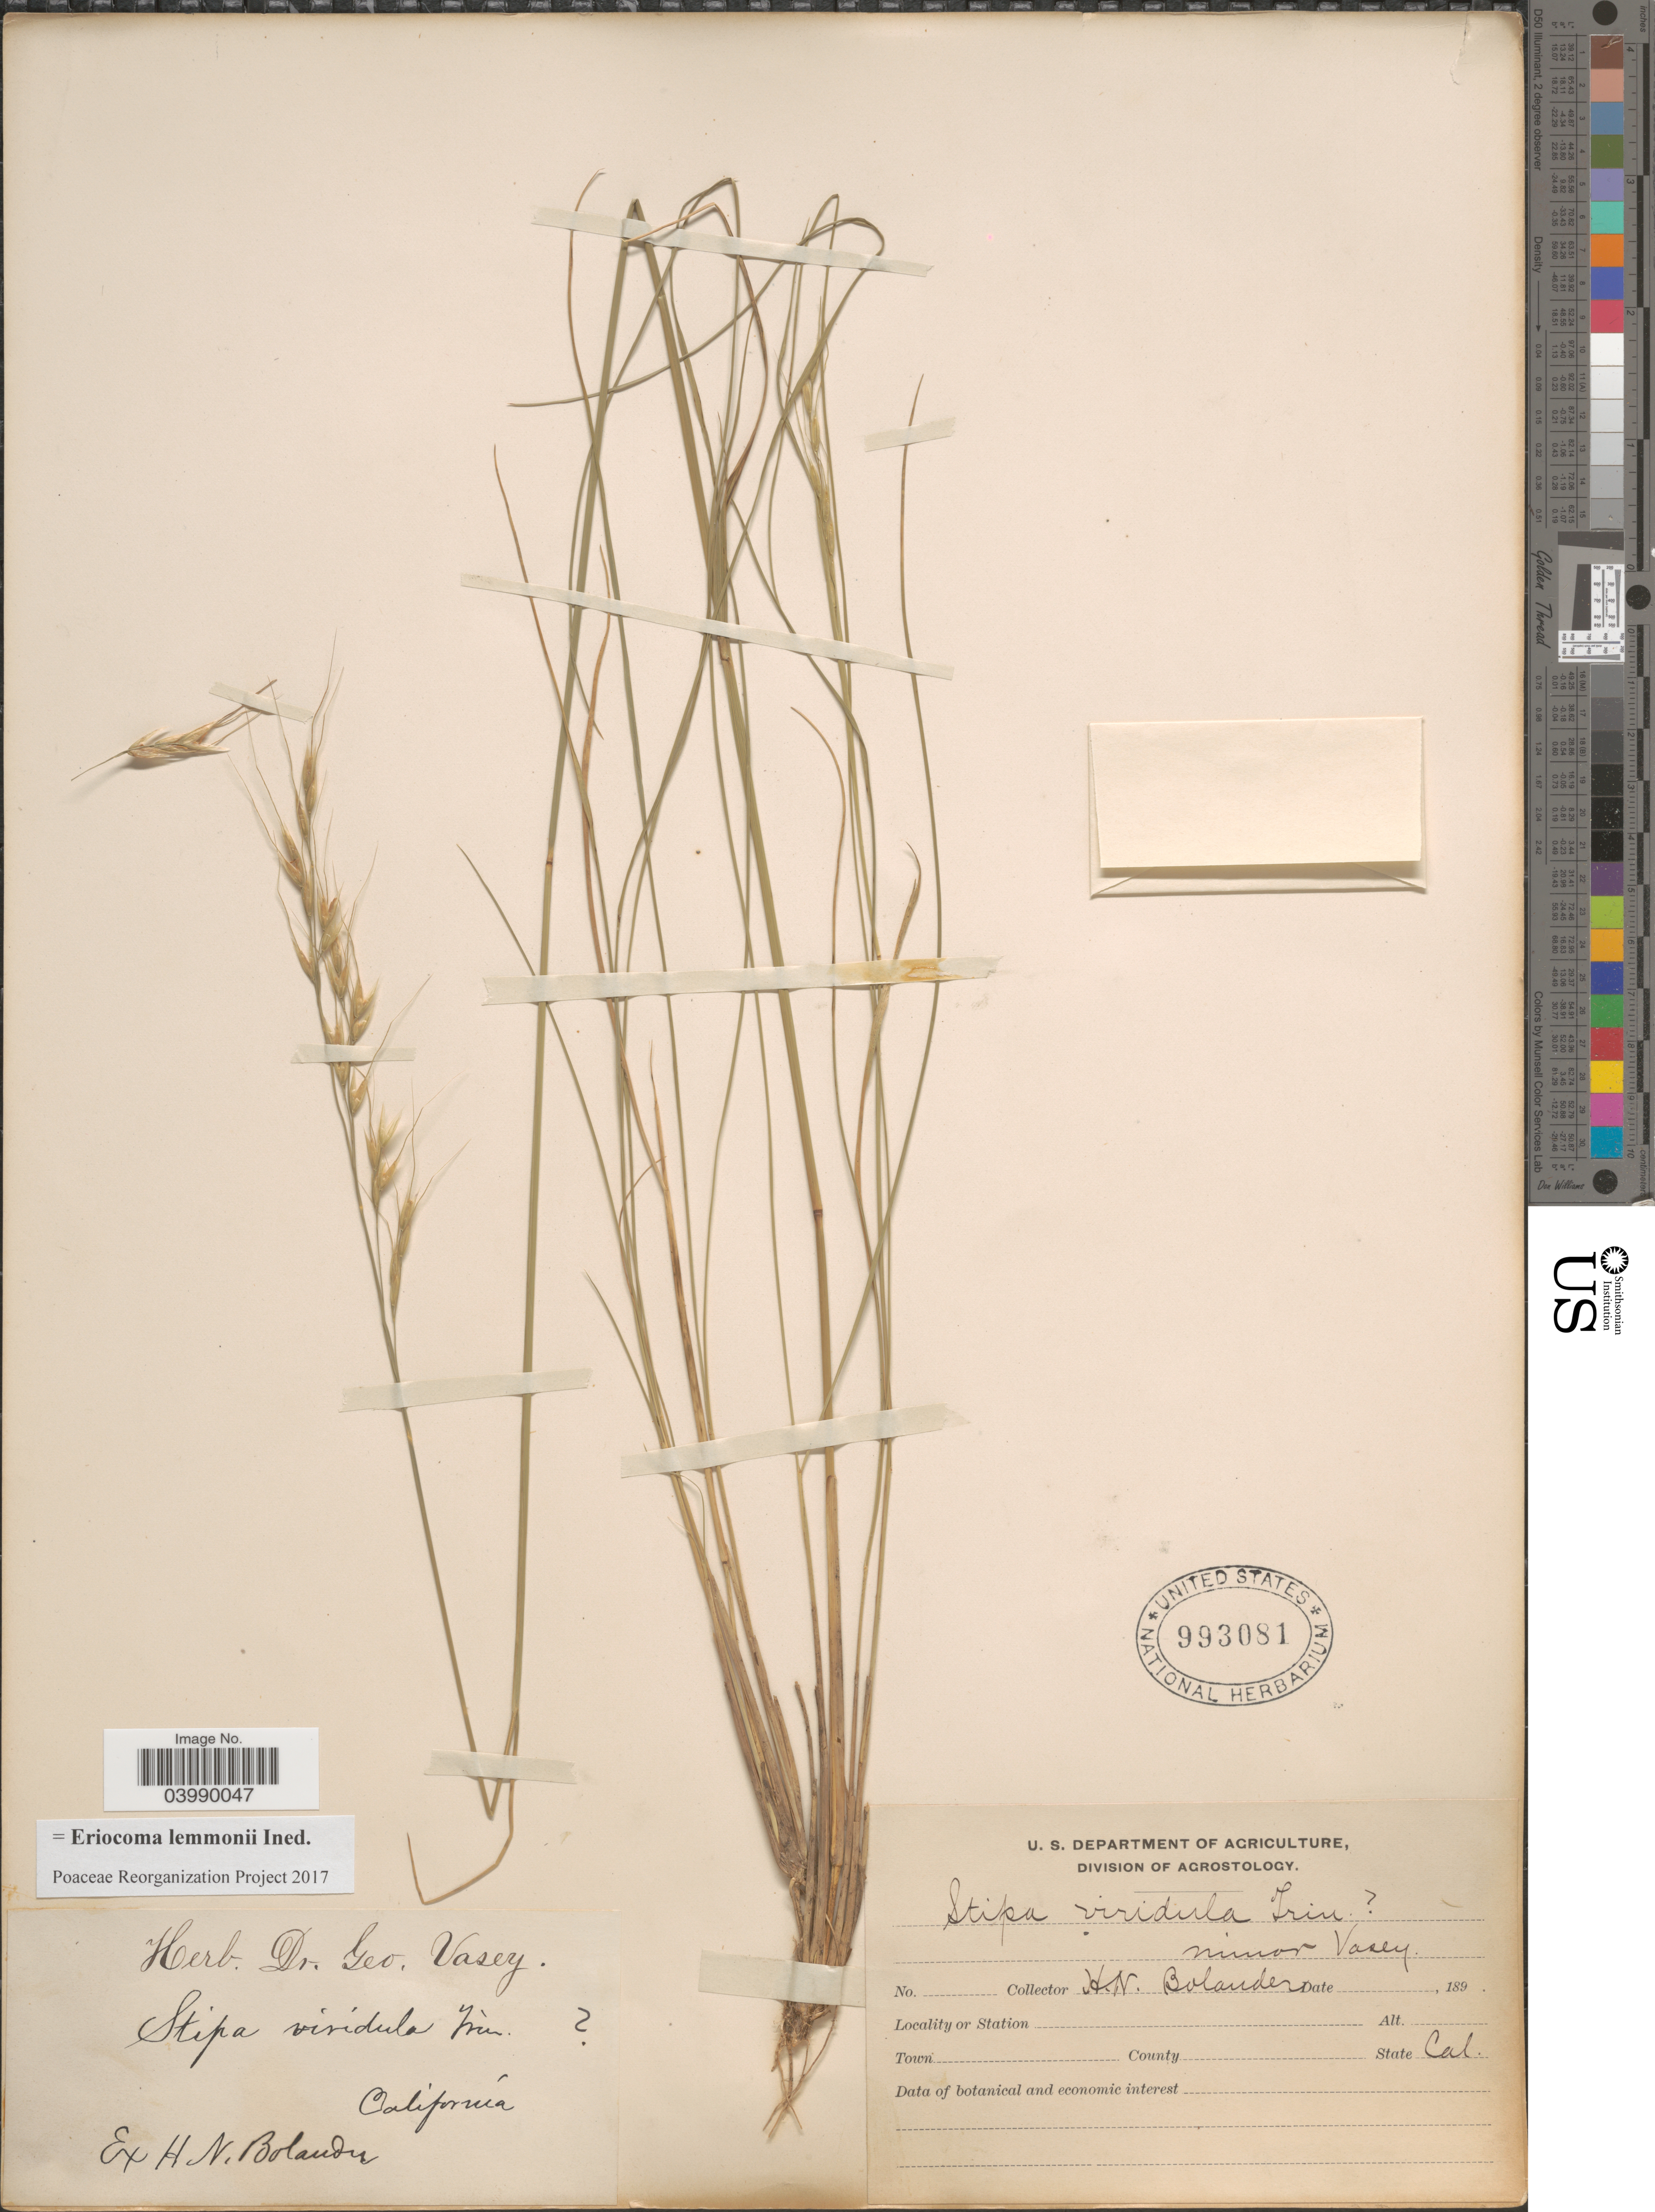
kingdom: Plantae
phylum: Tracheophyta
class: Liliopsida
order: Poales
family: Poaceae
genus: Eriocoma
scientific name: Eriocoma lemmonii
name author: (Vasey) Romasch.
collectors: H. Bolander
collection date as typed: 189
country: United States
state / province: California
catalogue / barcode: US 993081